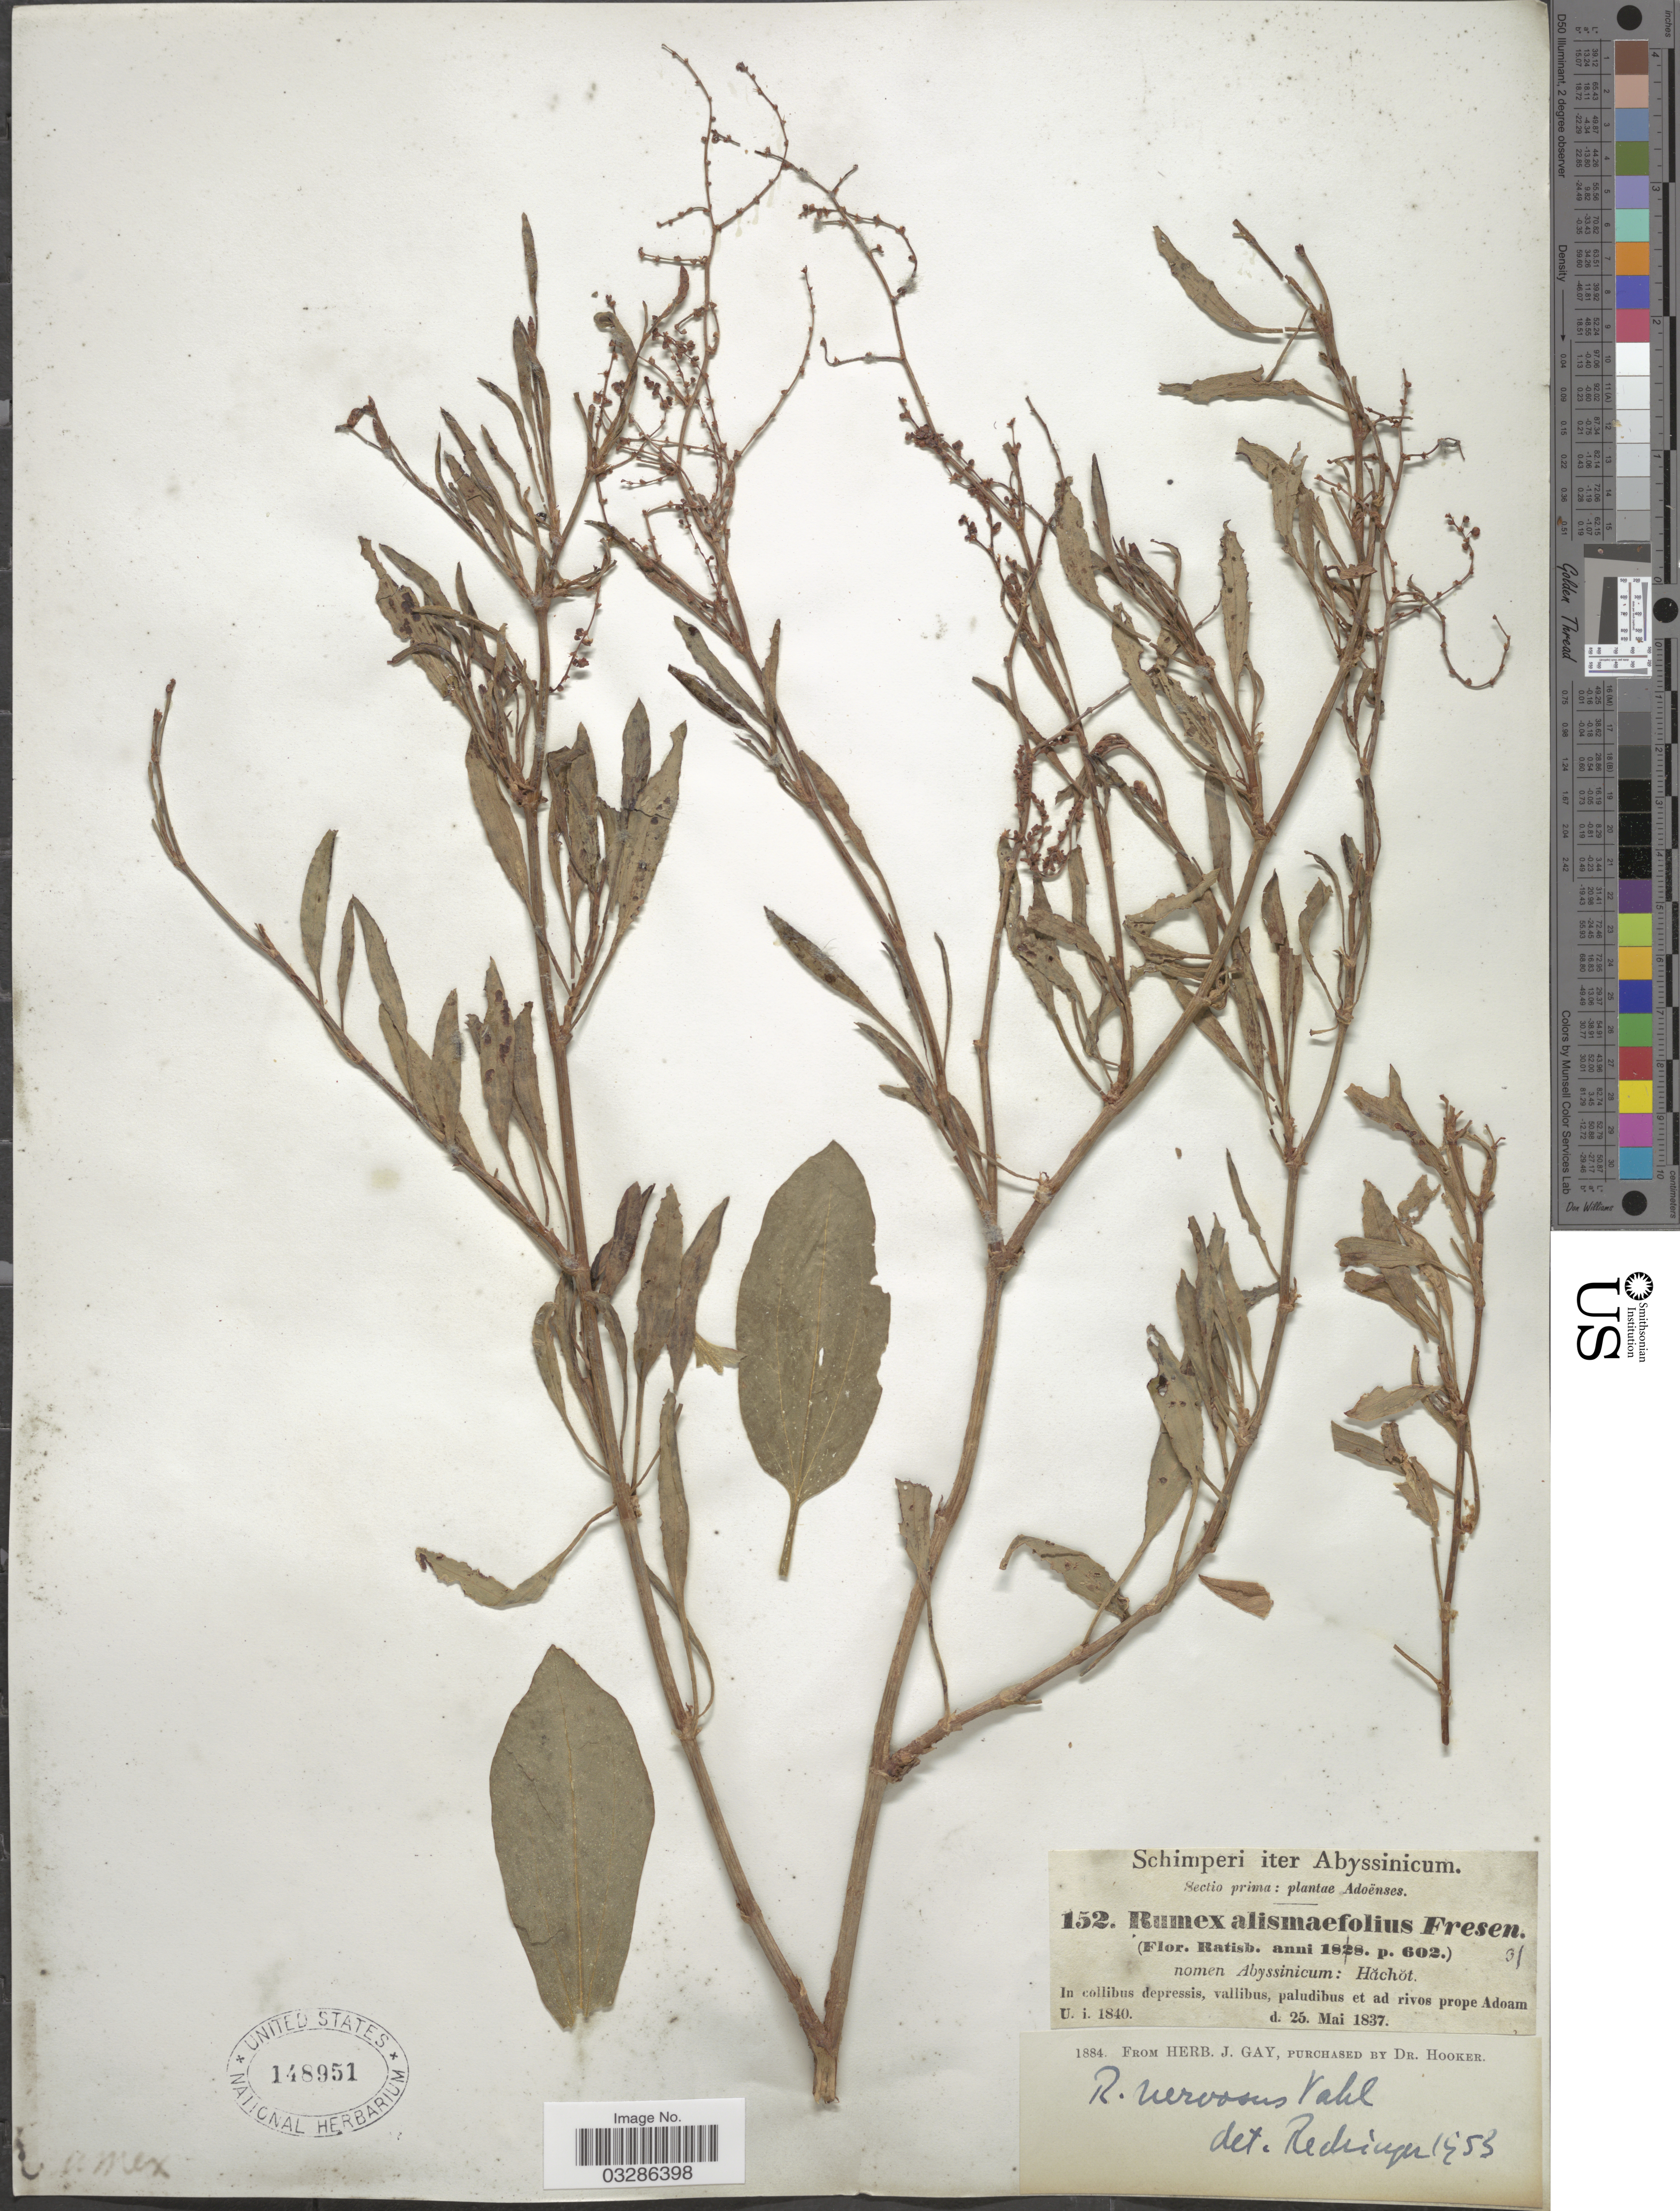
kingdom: Plantae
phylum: Tracheophyta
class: Magnoliopsida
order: Caryophyllales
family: Polygonaceae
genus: Rumex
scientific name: Rumex nervosus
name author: Vahl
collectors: -. Schimper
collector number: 152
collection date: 1837-05-25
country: Ethiopia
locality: Iter Abyssinicum. Adoënses. Prope Adoam.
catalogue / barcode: US 148951